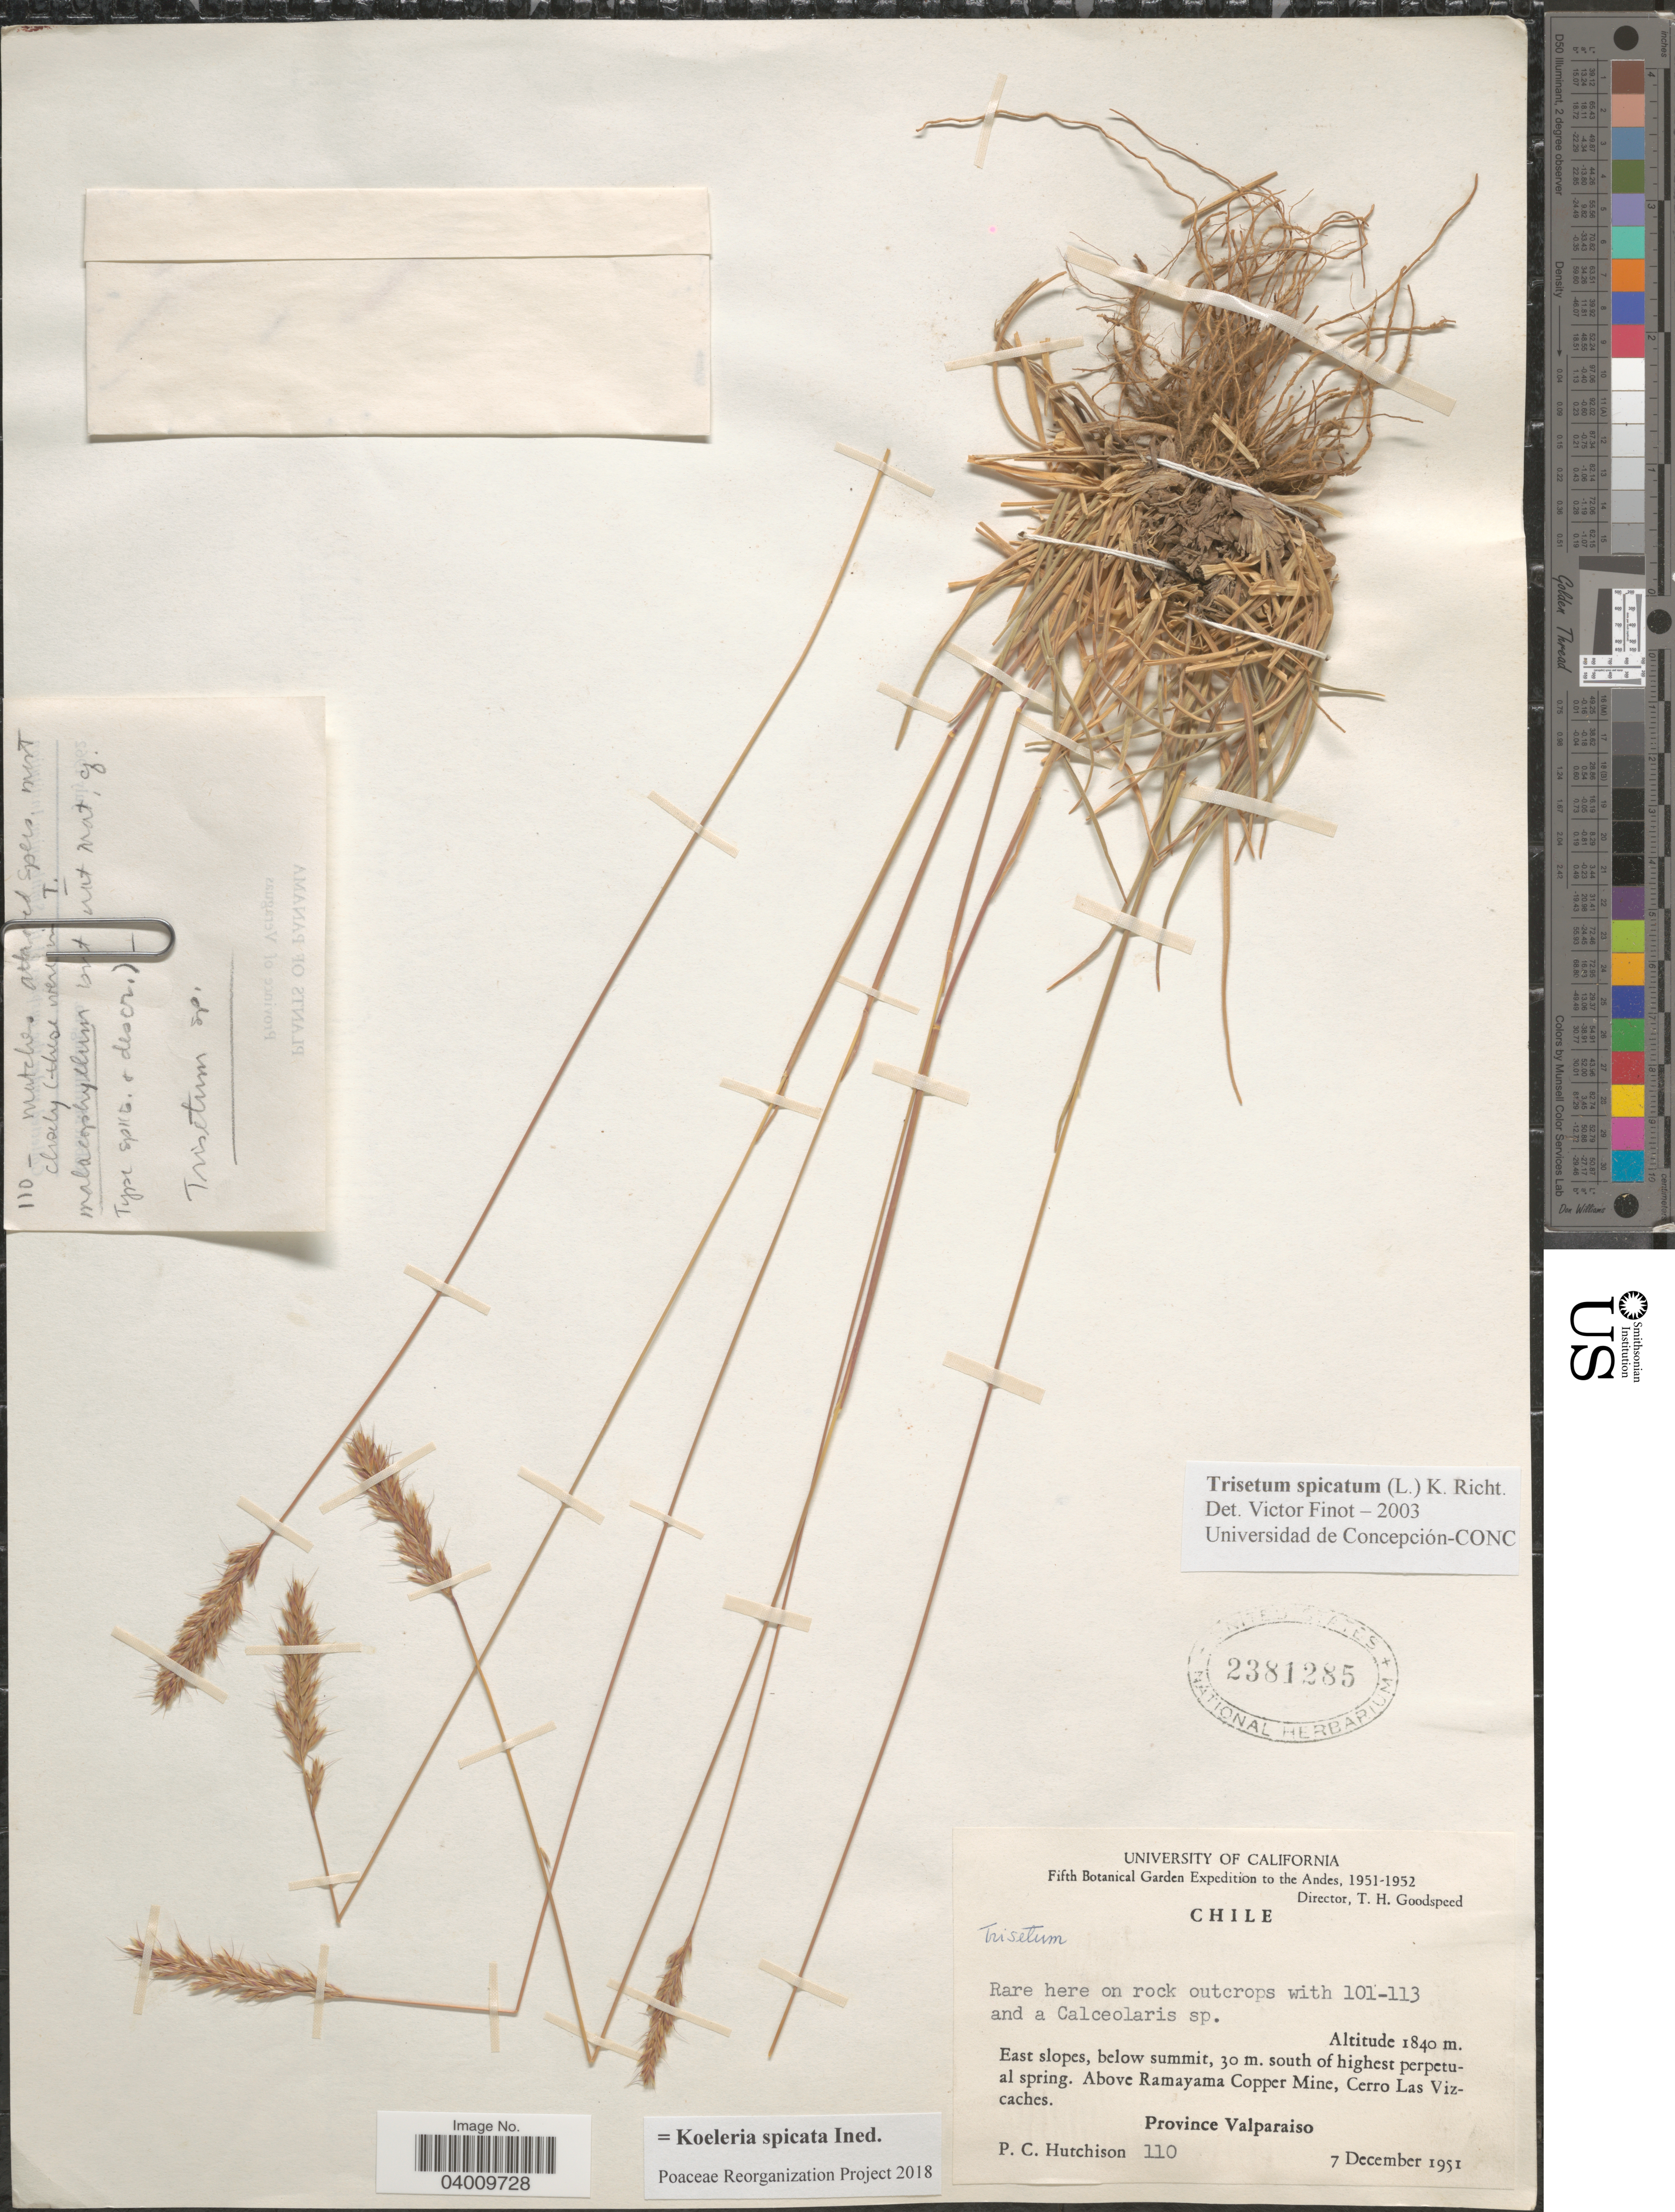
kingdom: Plantae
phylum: Tracheophyta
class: Liliopsida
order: Poales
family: Poaceae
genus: Koeleria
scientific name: Koeleria spicata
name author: (L.) Barberá et al.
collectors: P. C. Hutchison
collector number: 110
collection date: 1951-12-07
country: Chile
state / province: Valparaíso (V)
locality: The Andes. East slopes, below summit, 30 m. south of highest perpetual spring. Above Ramayama Copper Mine, Cerro Las Vizcaches. Province Valparaiso.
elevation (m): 1840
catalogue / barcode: US 2381285